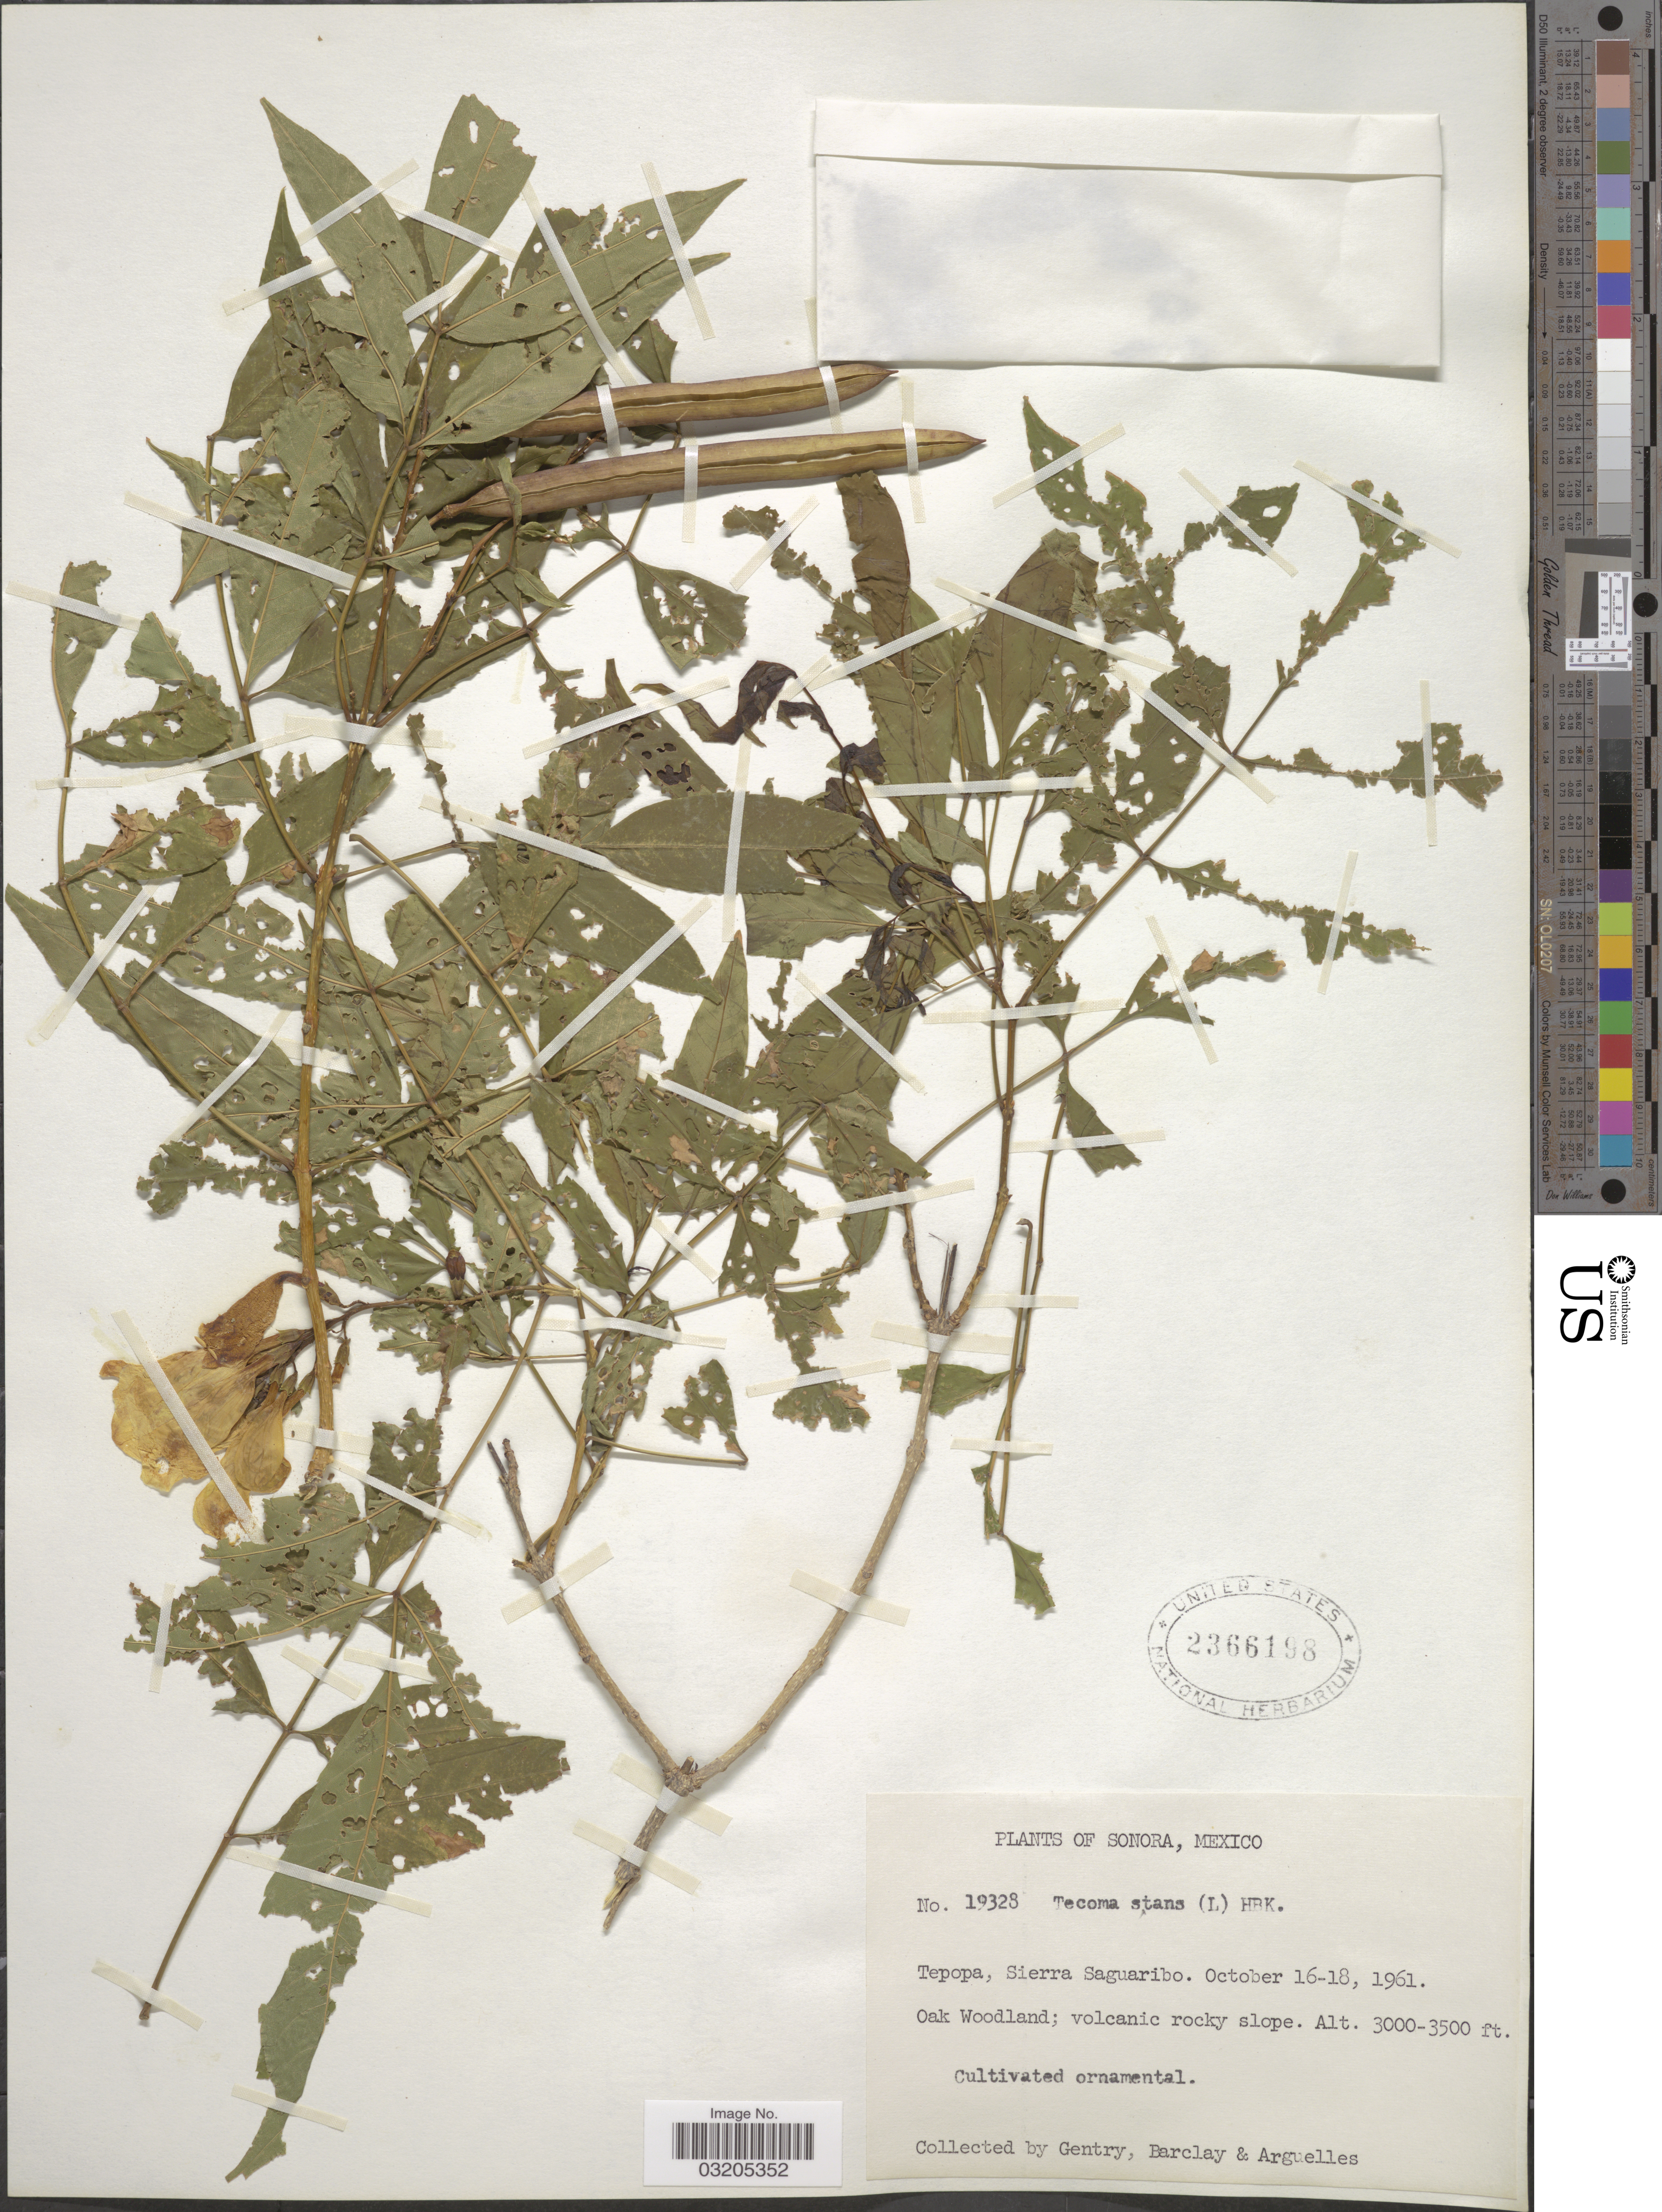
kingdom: Plantae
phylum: Tracheophyta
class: Magnoliopsida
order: Lamiales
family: Bignoniaceae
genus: Tecoma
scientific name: Tecoma stans var. stans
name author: (L.) Juss. ex Kunth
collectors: Gentry, --, -- Barclay & Arguelles, --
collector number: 19328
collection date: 1961-10-16/1961-10-18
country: Mexico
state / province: Sonora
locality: Tepopa, Sierra Saguaribo.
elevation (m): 914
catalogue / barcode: US 2366198